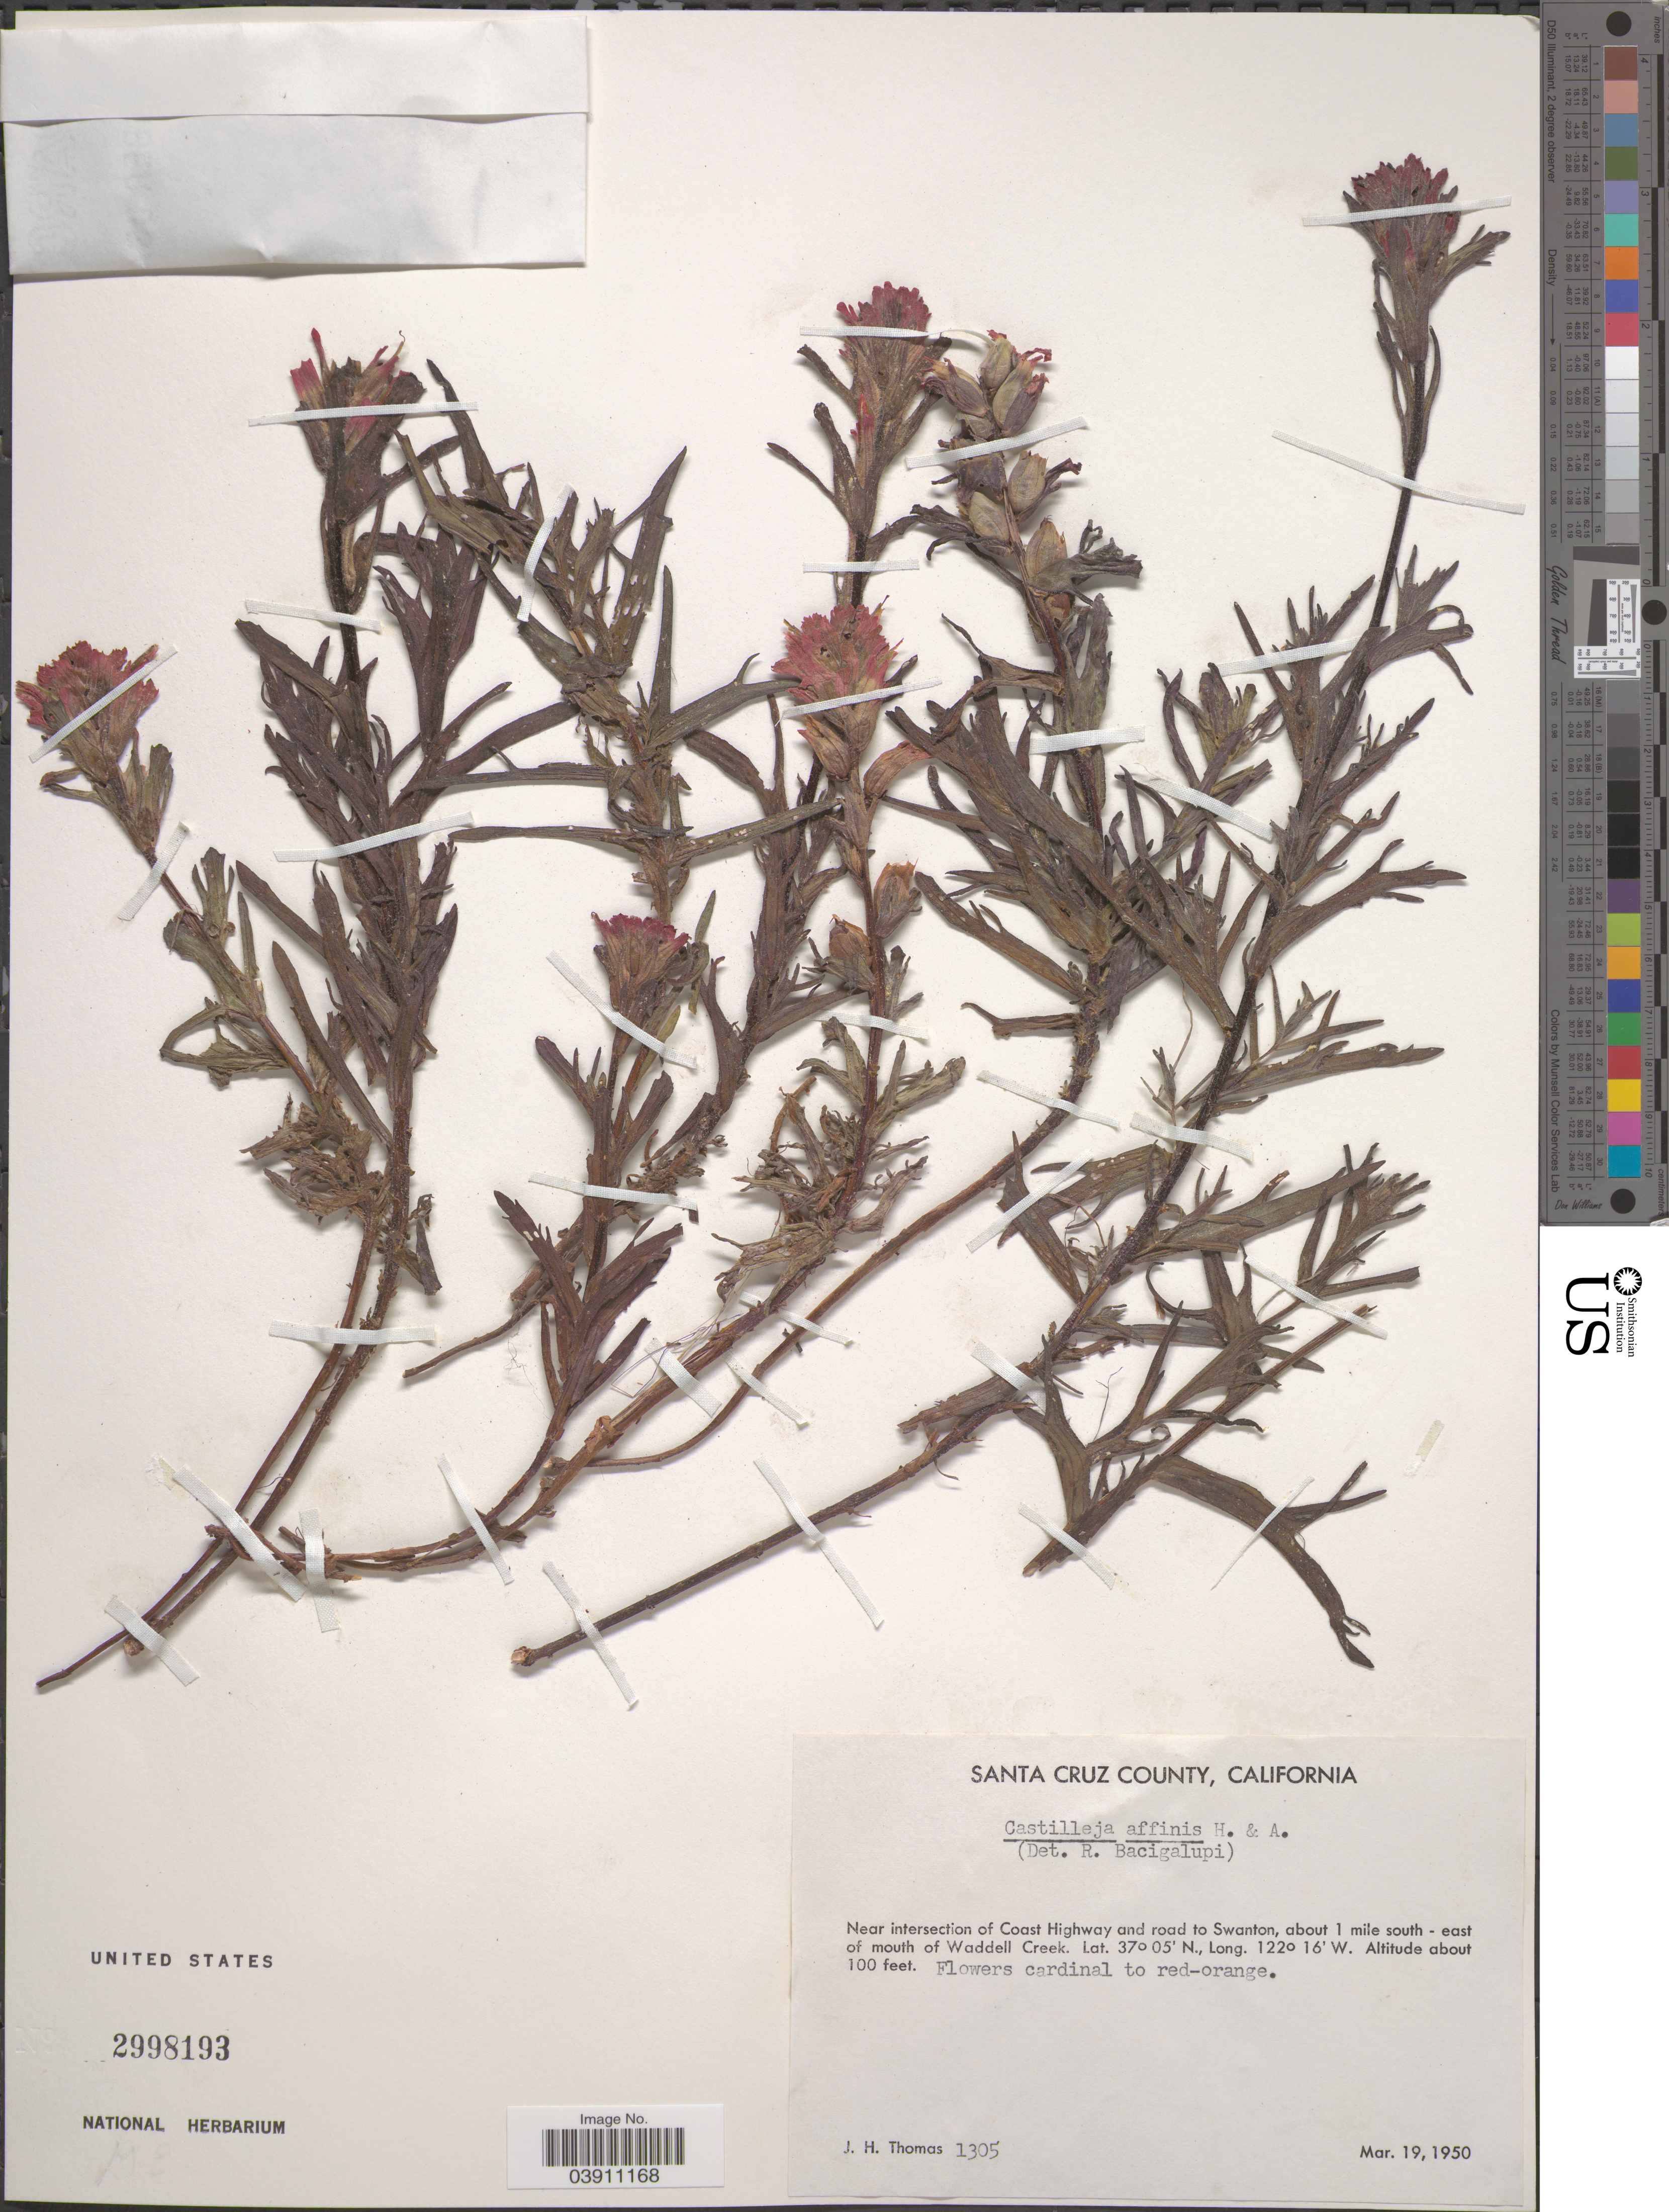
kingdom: Plantae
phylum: Tracheophyta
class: Magnoliopsida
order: Lamiales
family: Orobanchaceae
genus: Castilleja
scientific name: Castilleja affinis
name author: Hook. & Arn.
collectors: J. H. Thomas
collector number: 1305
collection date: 1950-03-19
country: United States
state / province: California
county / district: Santa Cruz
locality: Santa Cruz County. Near intersection of Coast Highway and road to Swanton, about 1 mile south - east of mouth of Waddell Creek.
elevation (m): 30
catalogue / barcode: US 2998193